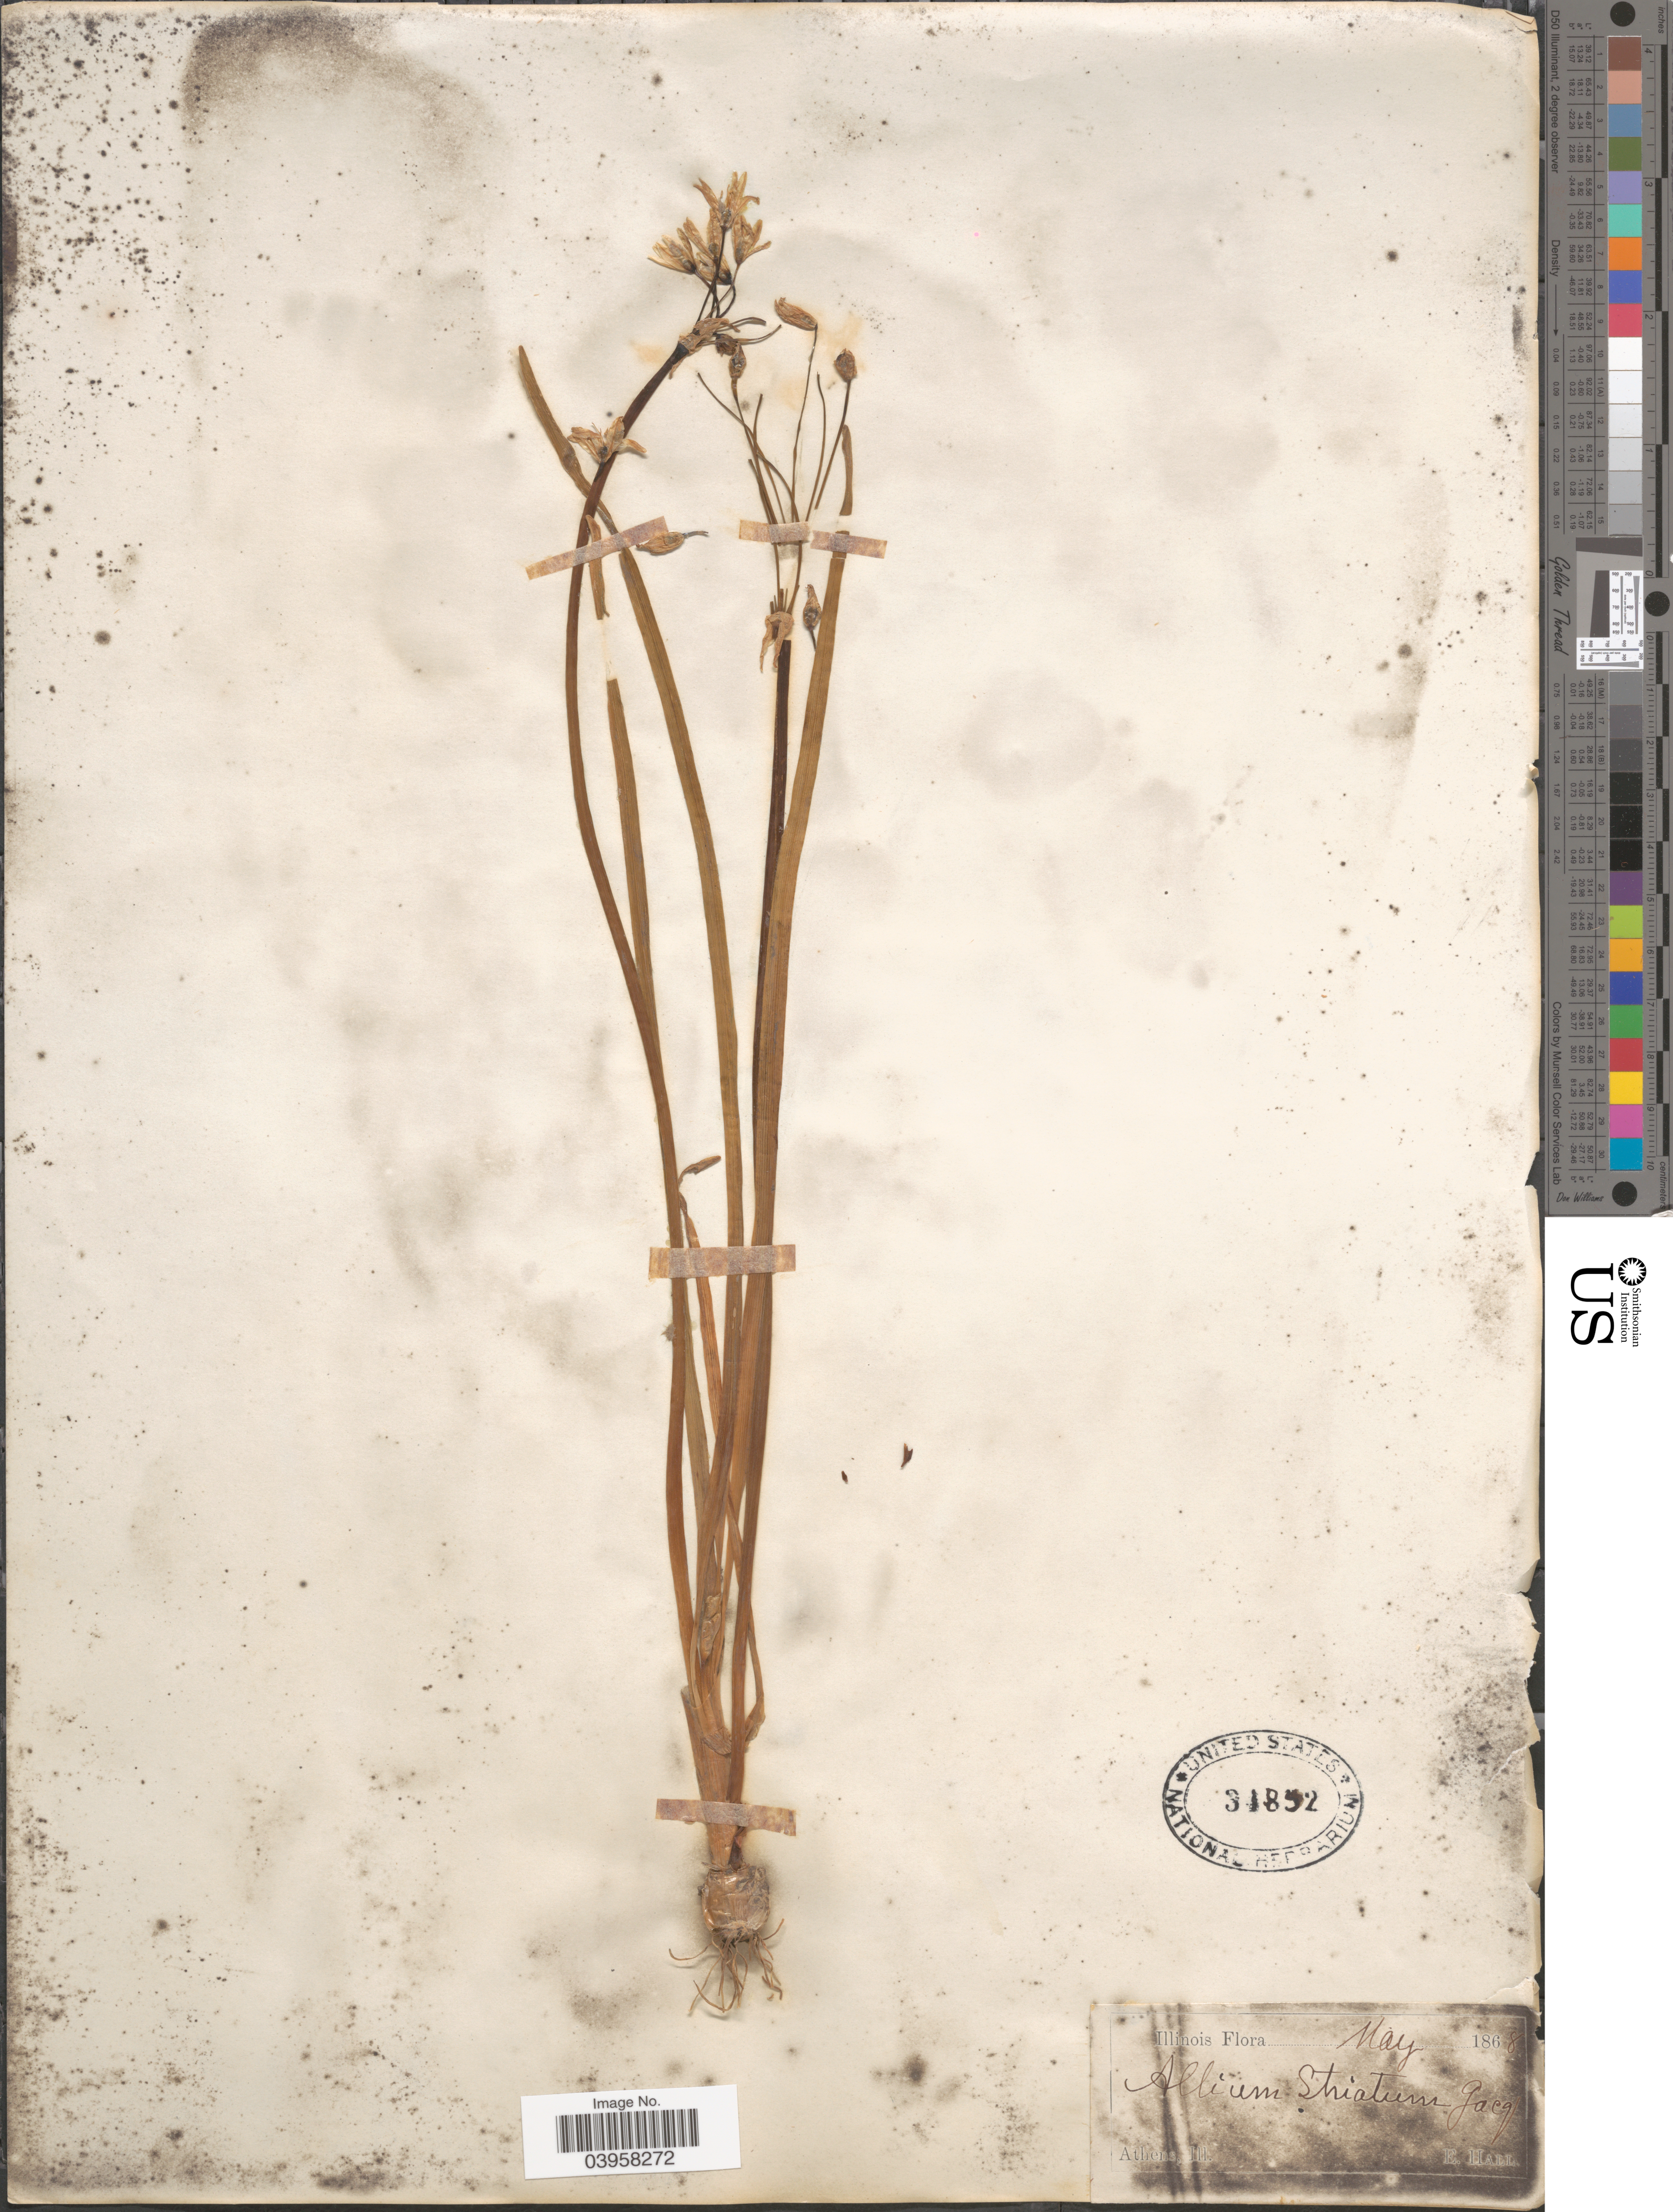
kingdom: Plantae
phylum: Tracheophyta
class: Liliopsida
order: Asparagales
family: Amaryllidaceae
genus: Nothoscordum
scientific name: Nothoscordum bivalve var. bivalve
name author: (L.) Britton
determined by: Strong, Mark T., (BOT), Smithsonian Institution - National Museum of Natural History (UNITED STATES)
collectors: E. Hall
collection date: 1868-05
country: United States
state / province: Illinois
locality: Athens.